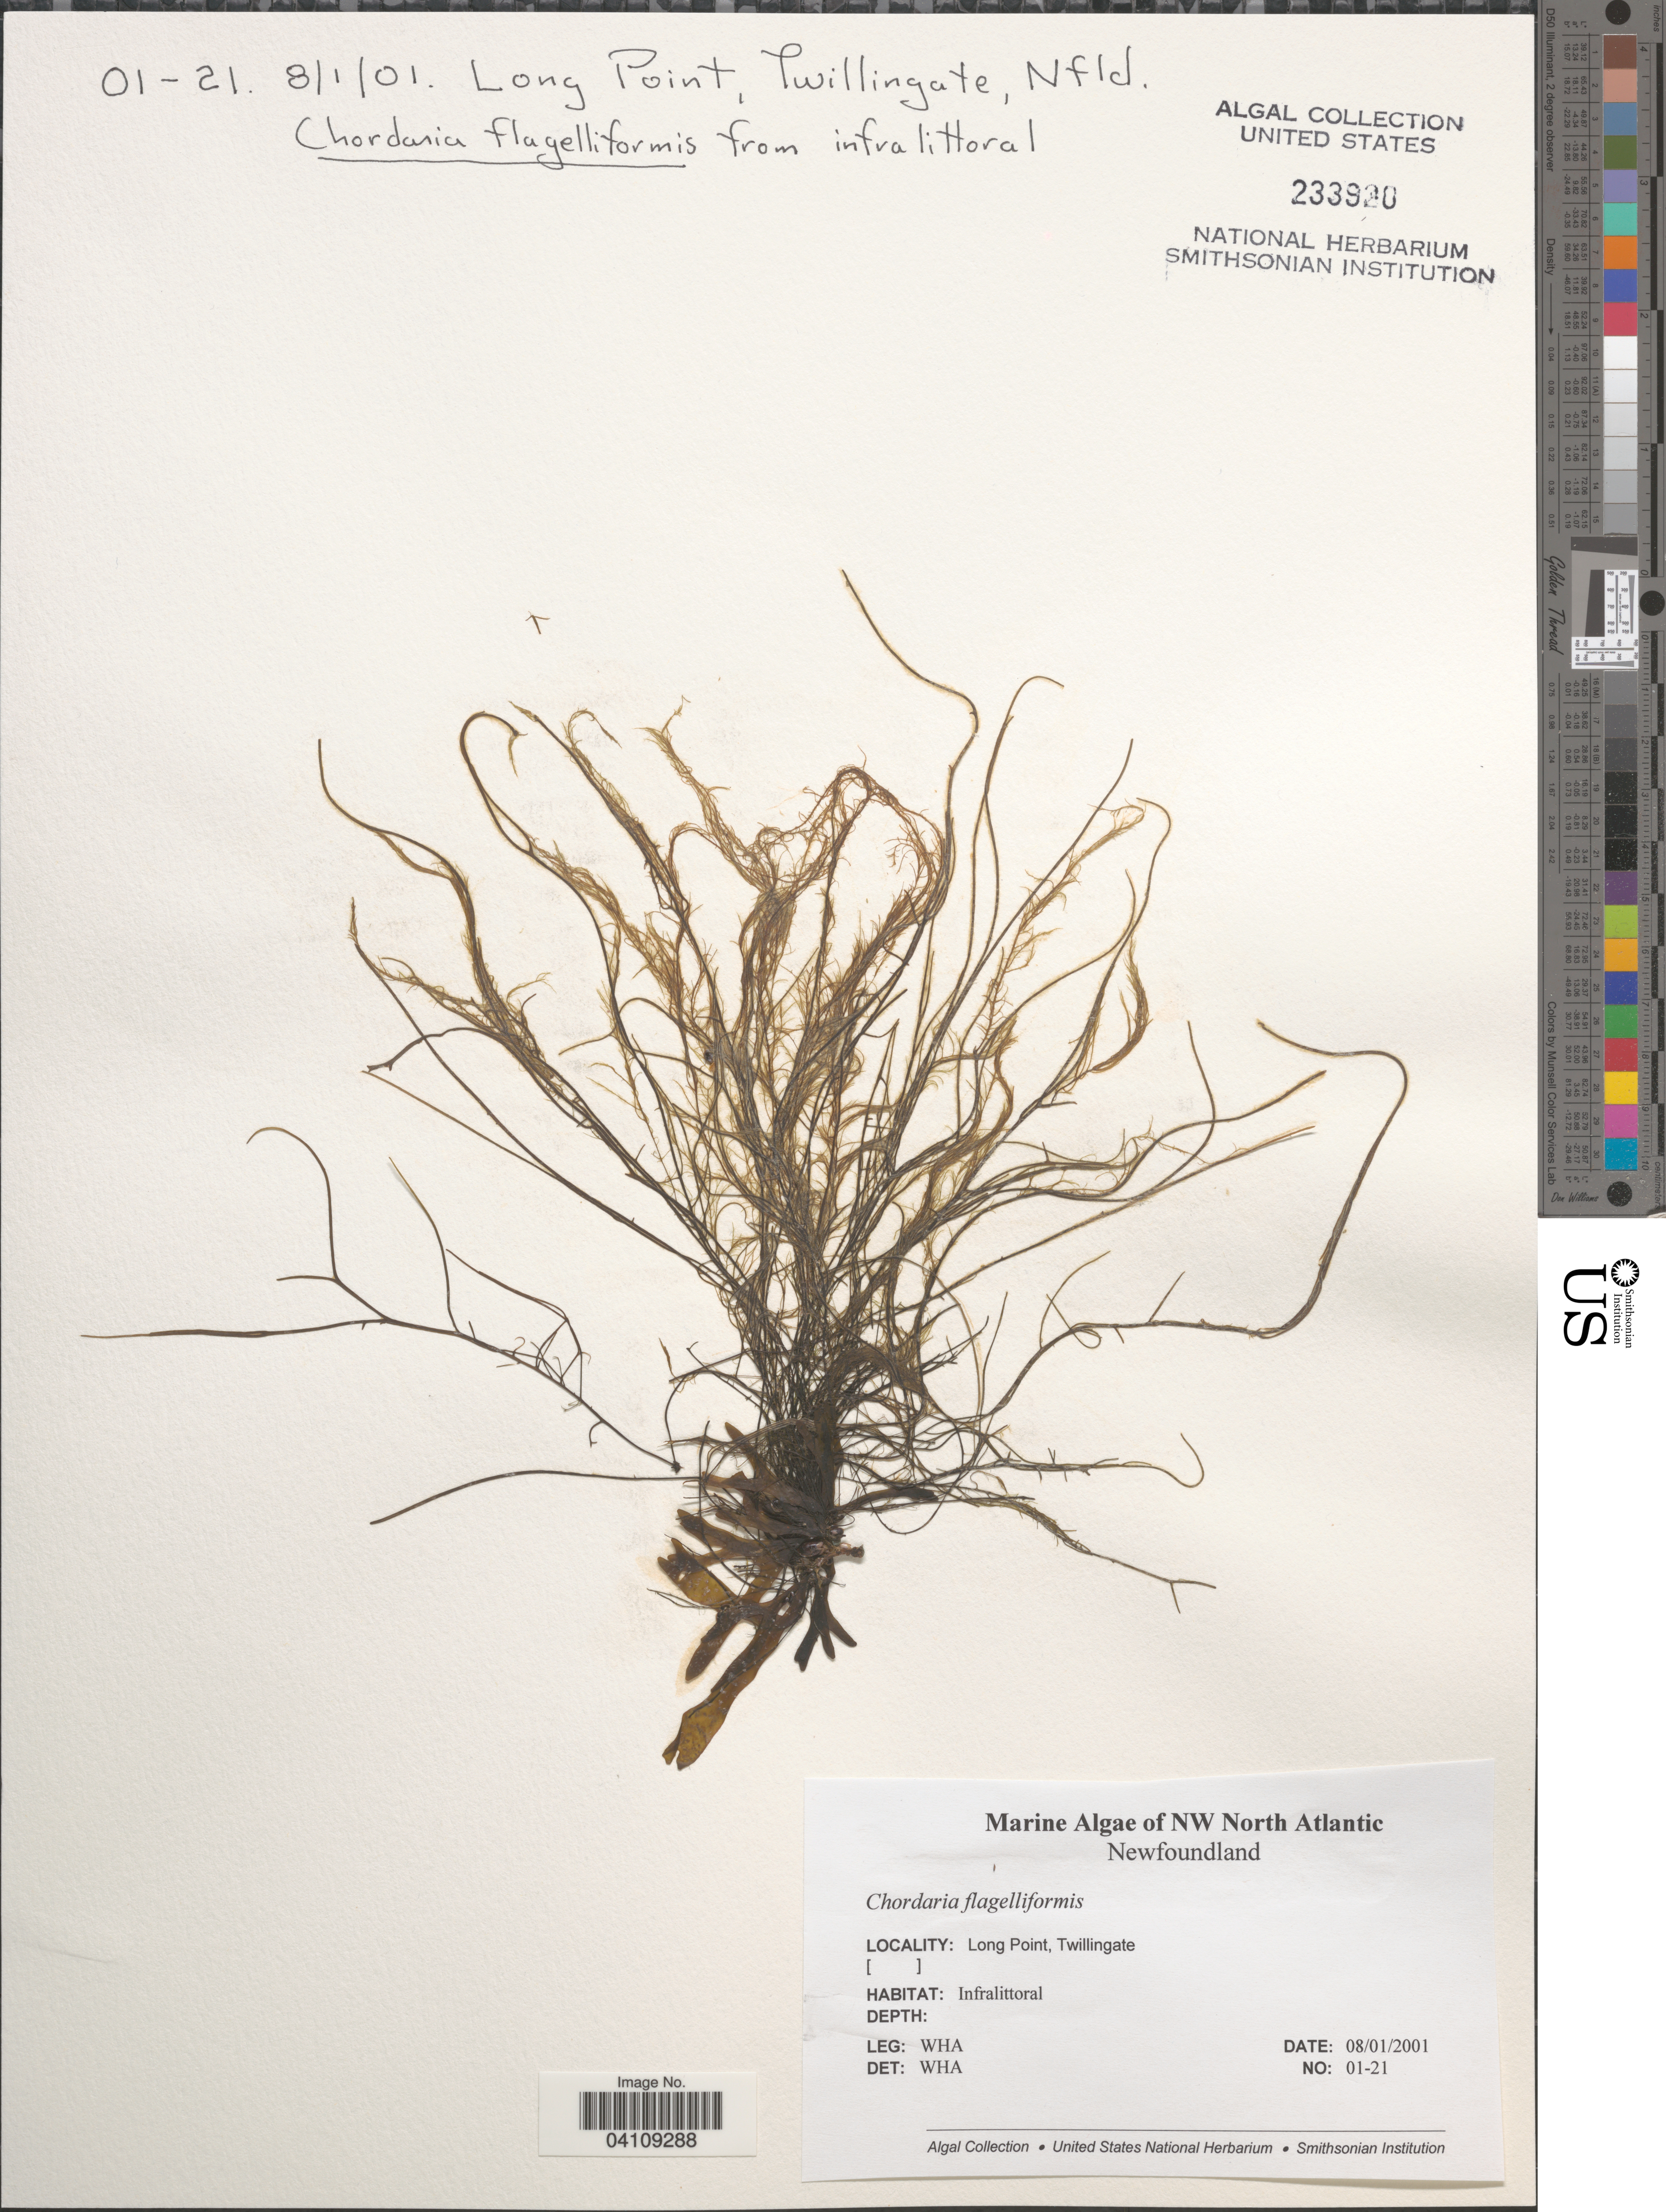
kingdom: Chromista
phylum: Ochrophyta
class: Phaeophyceae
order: Ectocarpales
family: Chordariaceae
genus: Chordaria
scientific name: Chordaria flagelliformis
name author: (Hudson) Grev.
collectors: W. H. Adey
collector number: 01-21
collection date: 2001-08-01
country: Canada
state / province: Newfoundland and Labrador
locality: NW North Atlantic. Long Point, Twillingate.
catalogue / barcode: US 233920